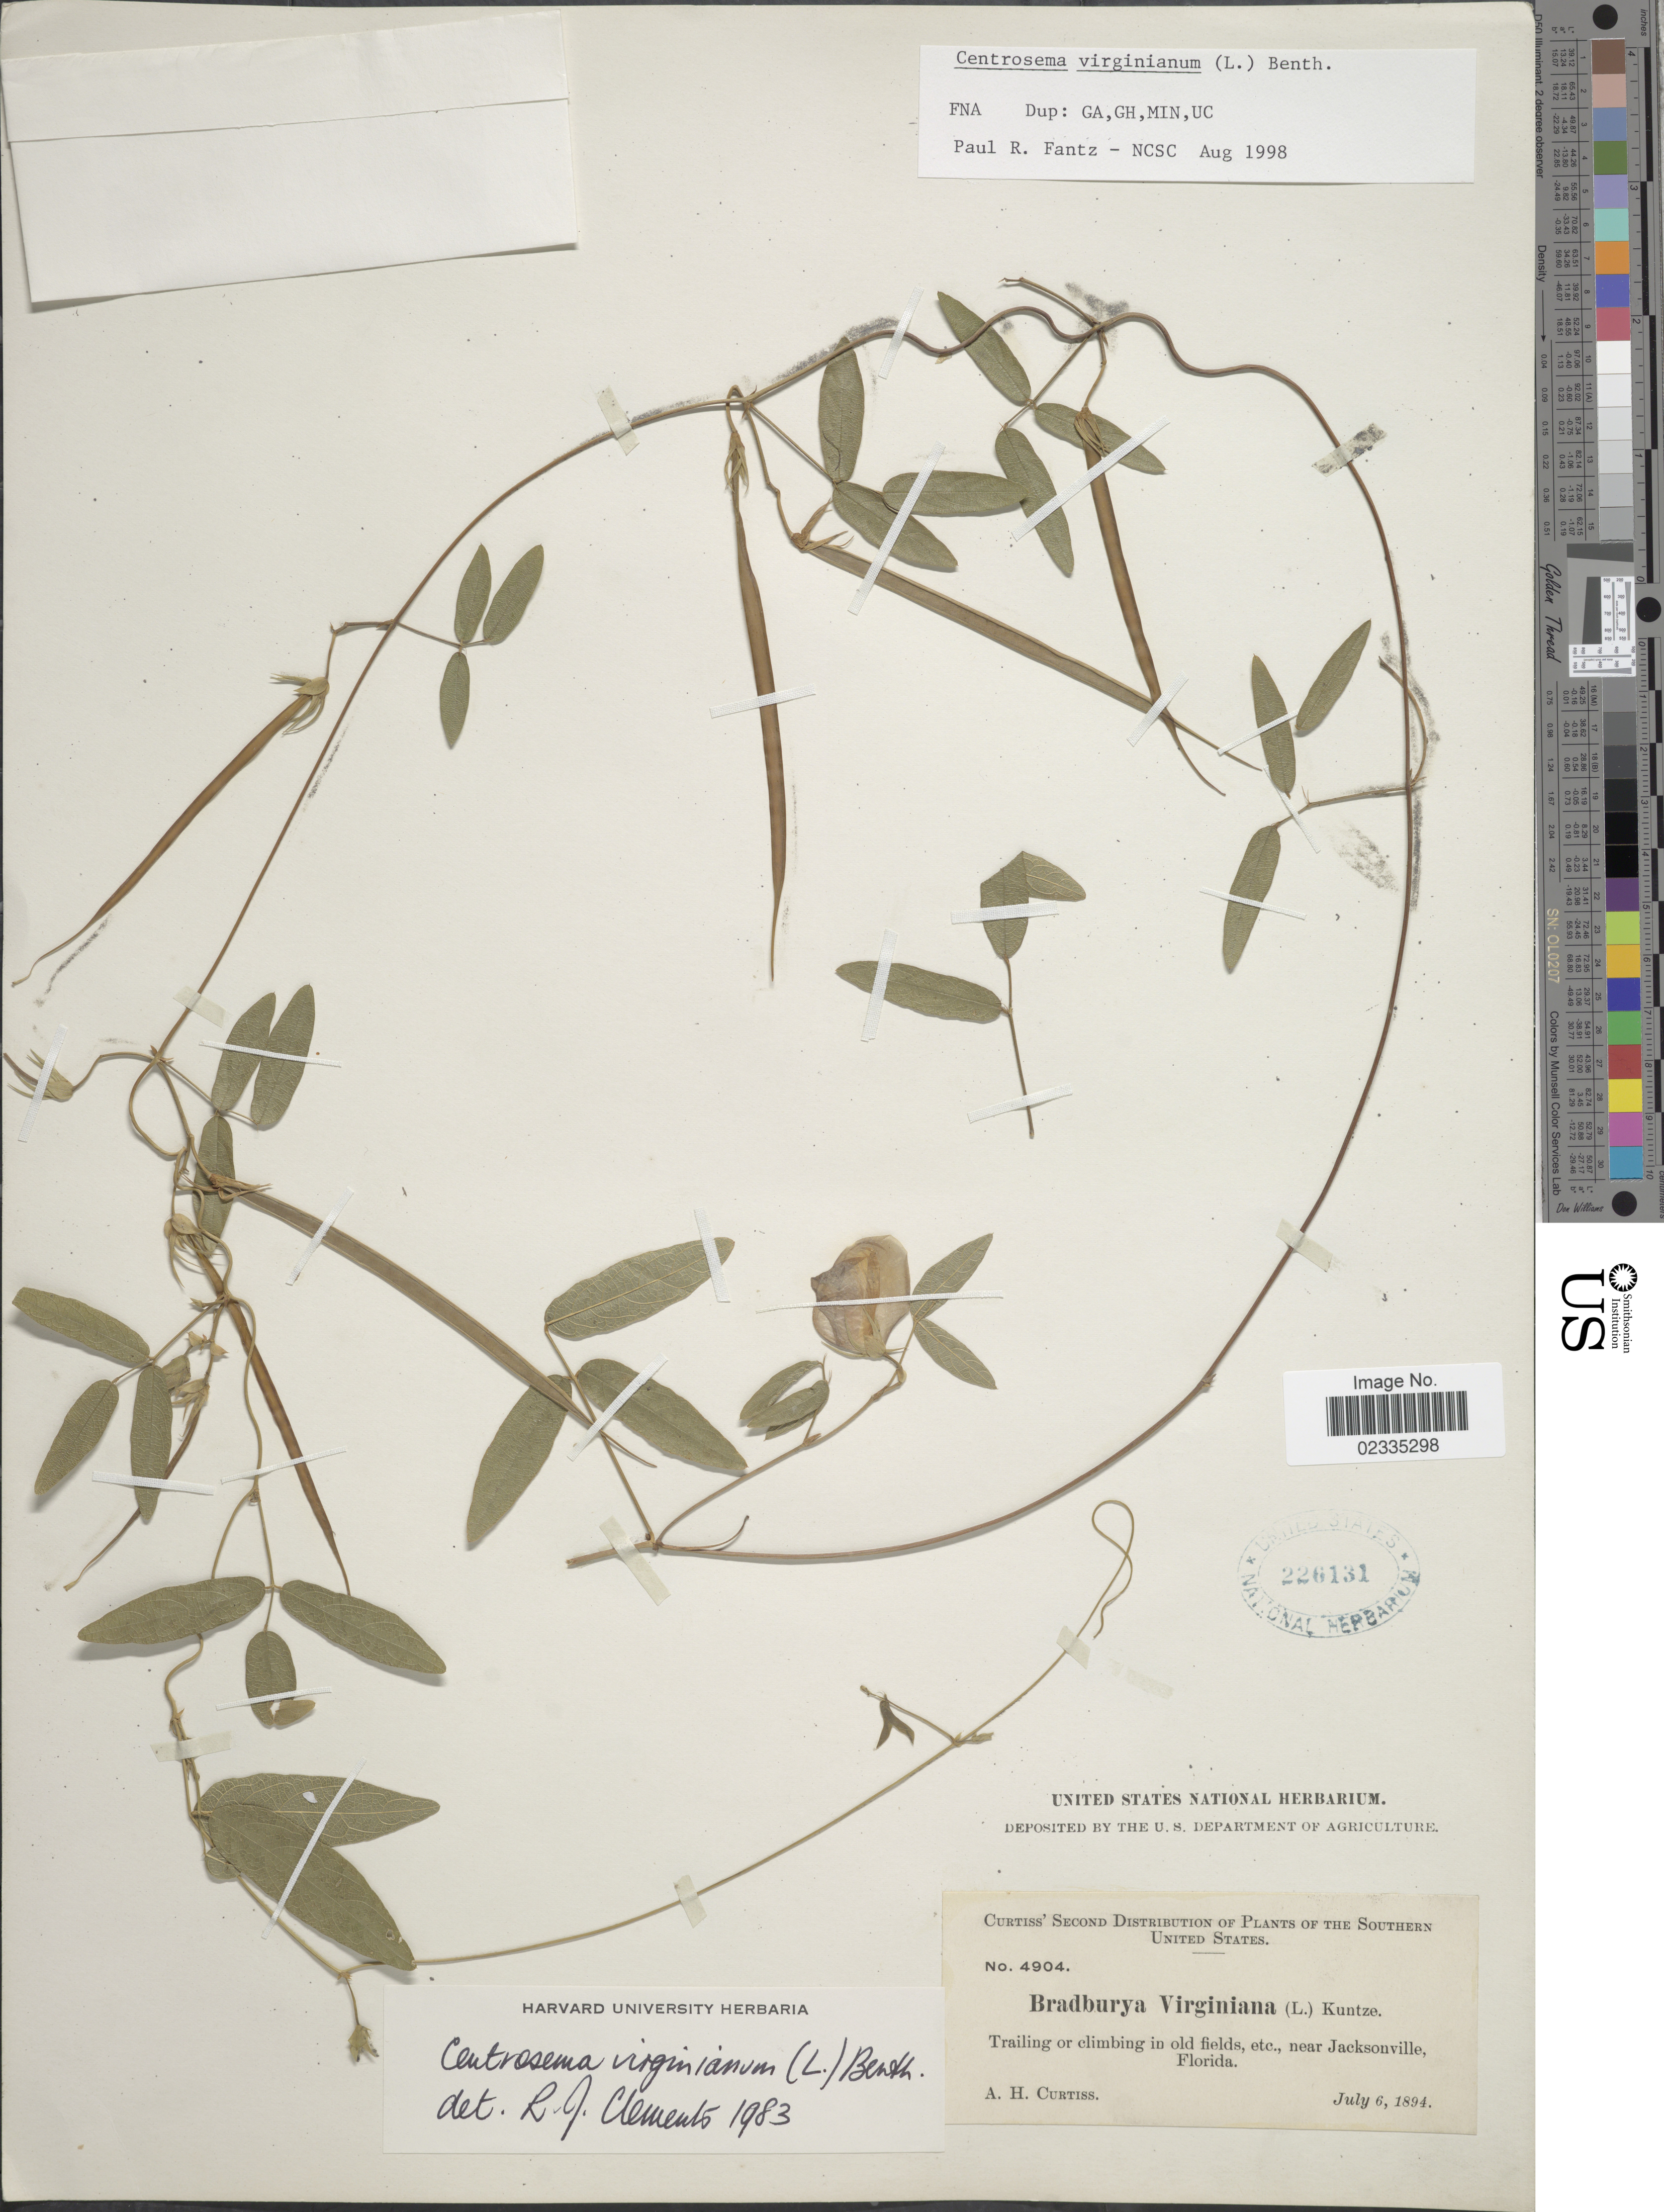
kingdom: Plantae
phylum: Tracheophyta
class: Magnoliopsida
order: Fabales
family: Fabaceae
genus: Centrosema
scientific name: Centrosema virginianum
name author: (L.) Benth.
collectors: A. H. Curtiss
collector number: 4904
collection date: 1894-07-06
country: United States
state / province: Florida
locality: Southern United States. Trailing or climbing in old fields, etc., near Jacksonville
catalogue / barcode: US 266131